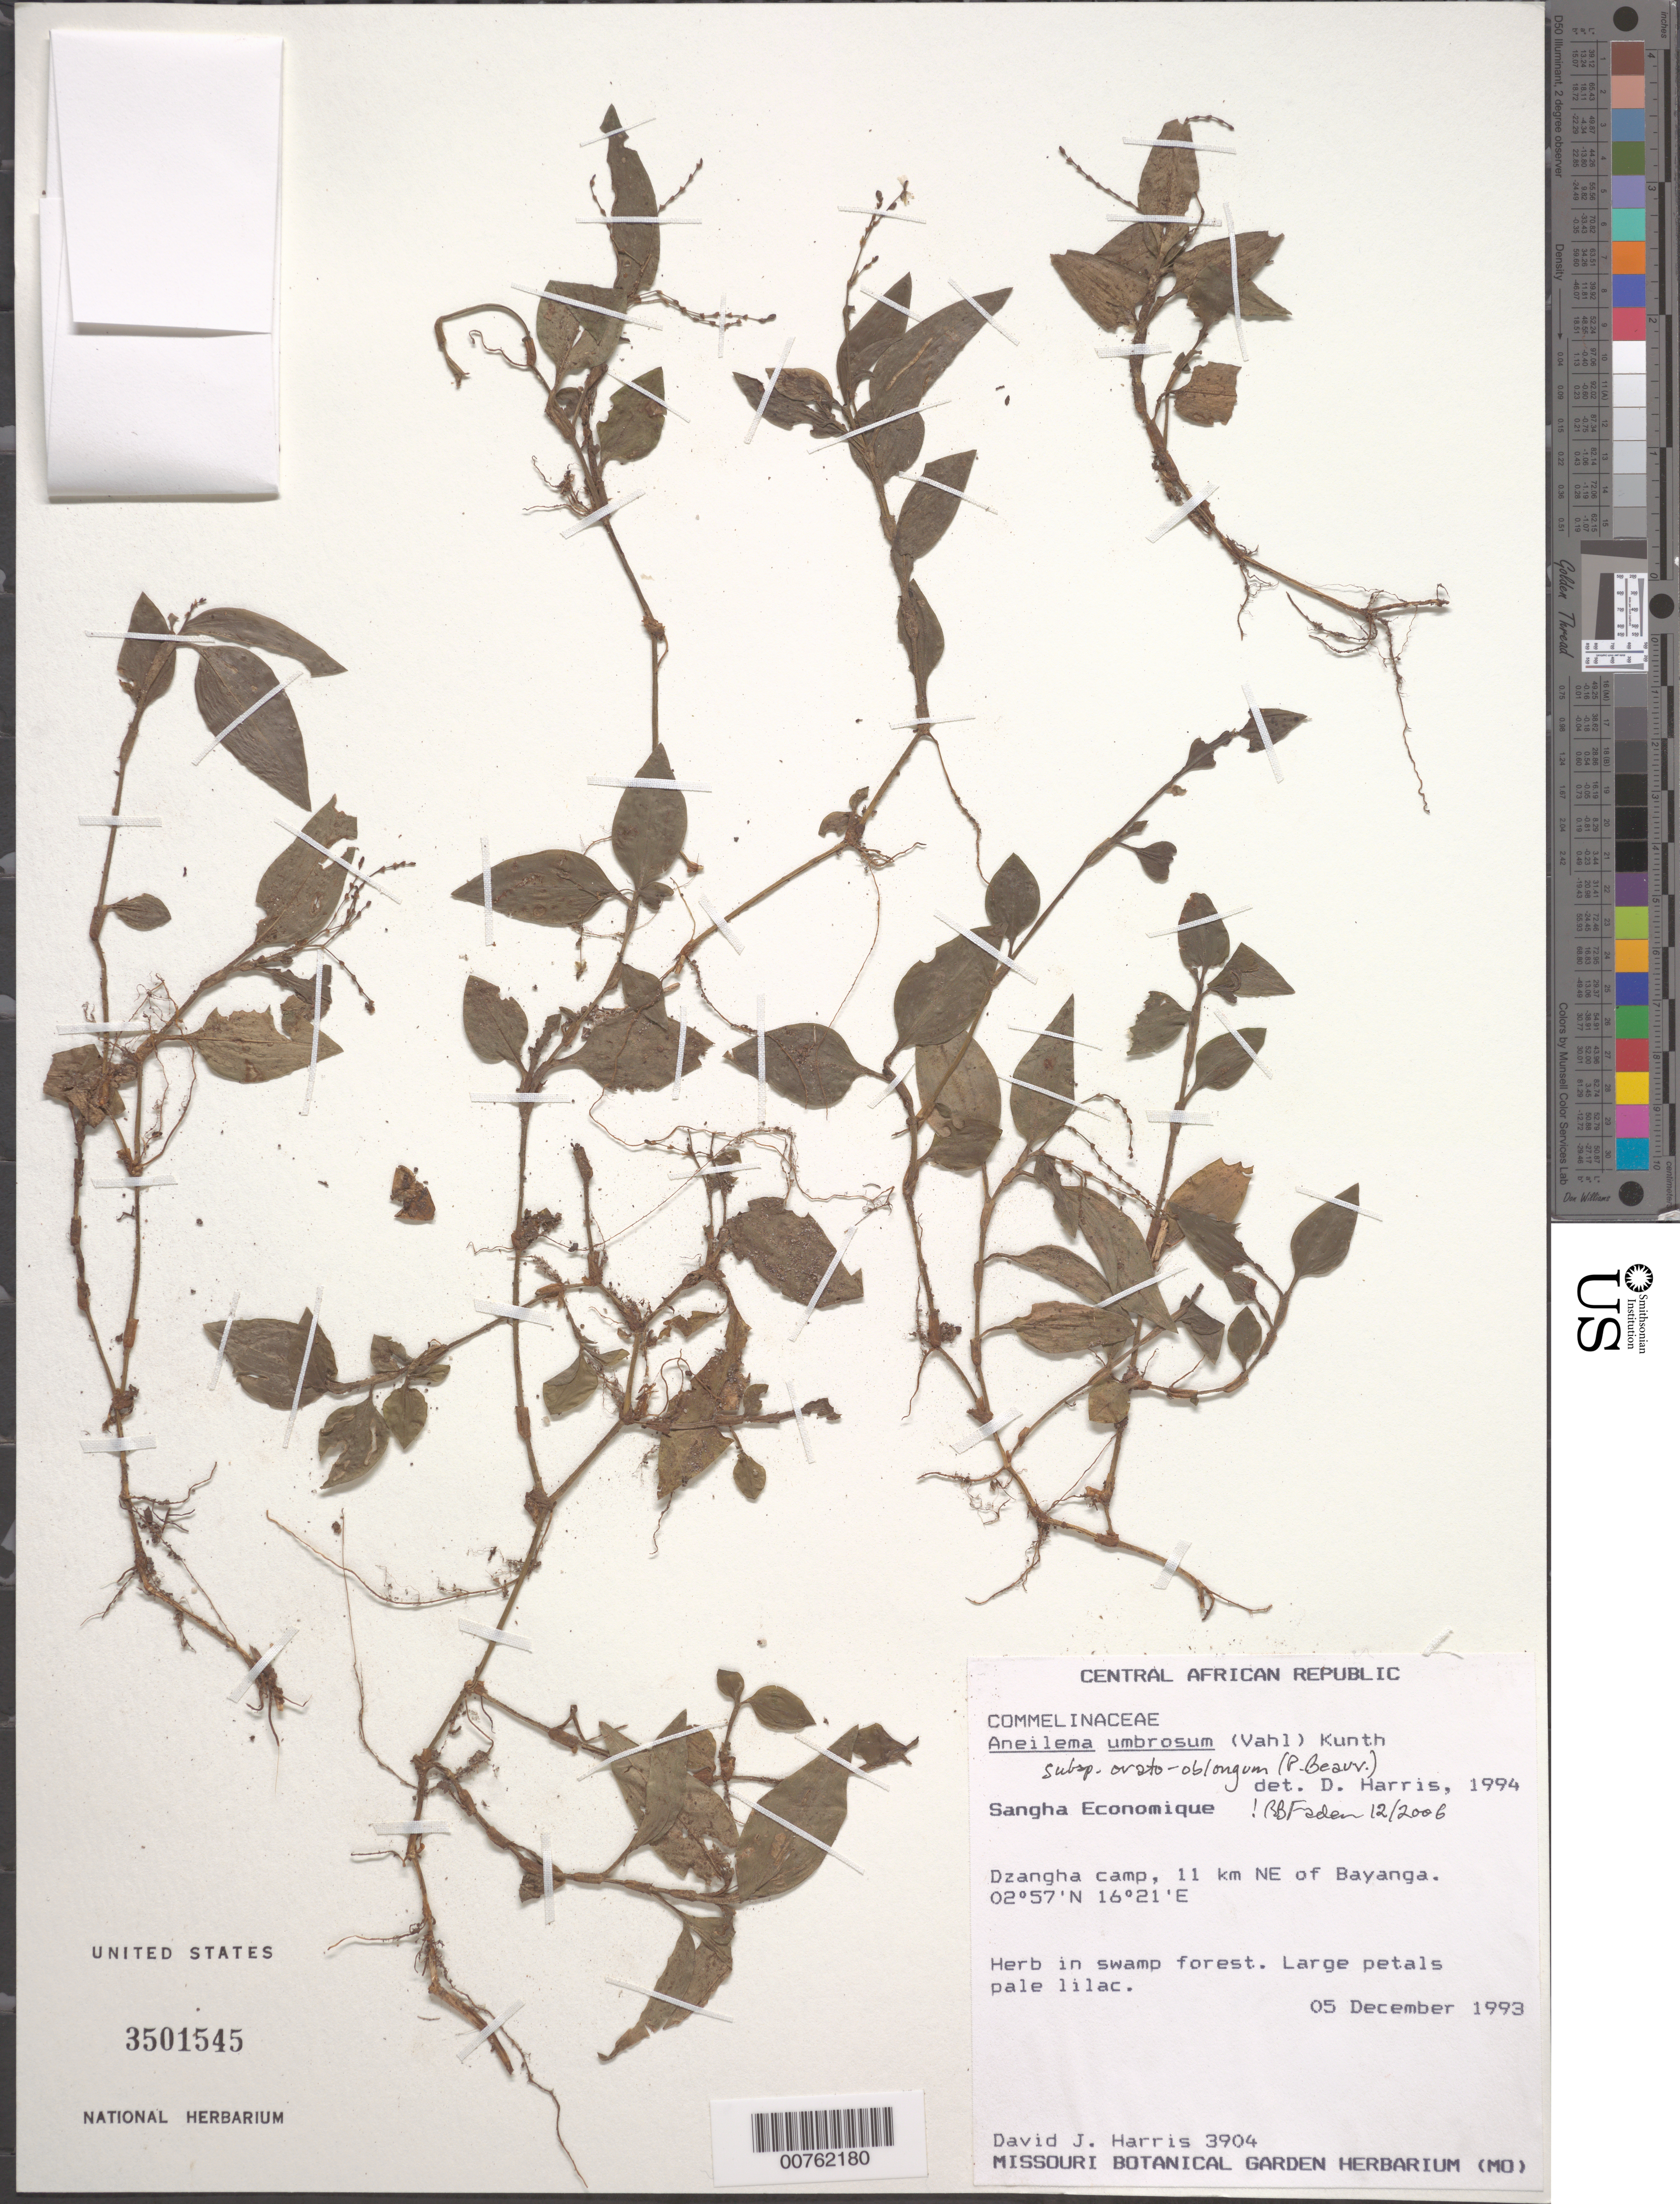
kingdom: Plantae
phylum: Tracheophyta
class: Liliopsida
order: Commelinales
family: Commelinaceae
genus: Aneilema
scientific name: Aneilema umbrosum subsp. ovato-oblongum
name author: (P. Beauv.) J.K. Morton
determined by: Faden, Robert B., (US), Smithsonian Institution - National Museum of Natural History (UNITED STATES)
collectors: D. J. Harris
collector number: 3904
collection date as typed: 05 Dec 1993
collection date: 1993-12-05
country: Central African Republic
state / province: Sangha-Mbaere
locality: Dzangha camp 11 km NE of Bayanga.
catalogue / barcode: US 3501545